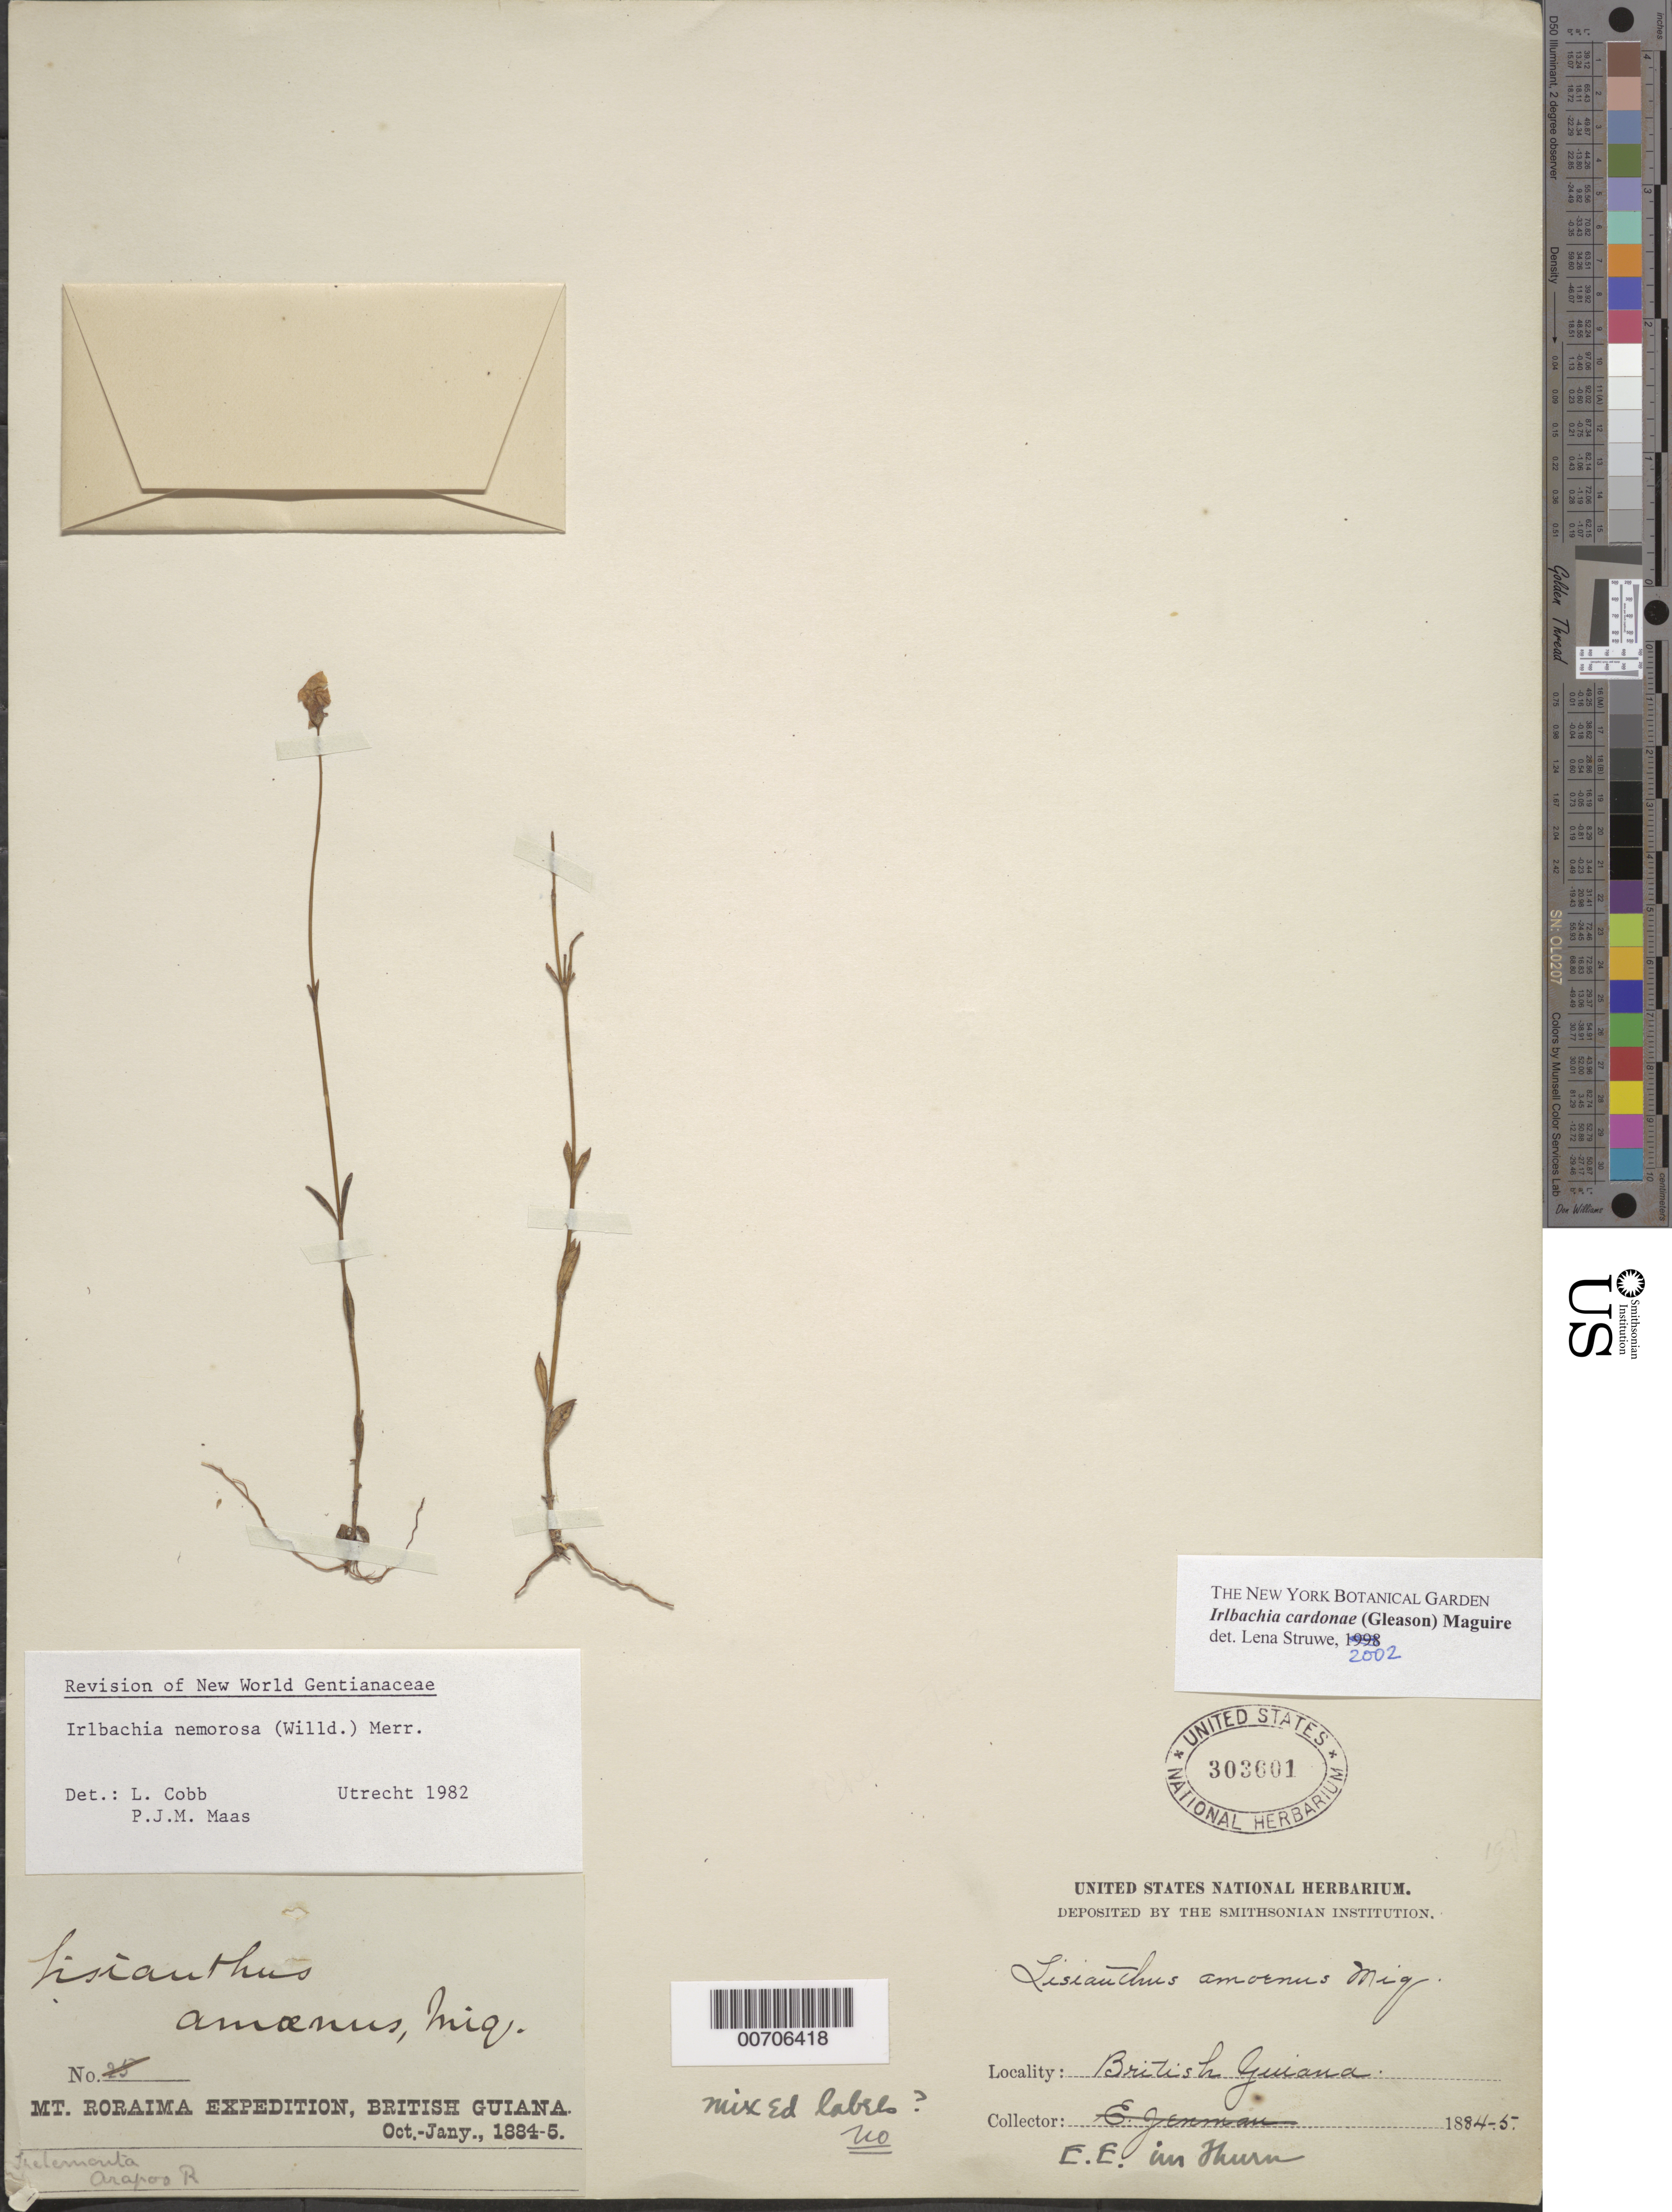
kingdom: Plantae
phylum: Tracheophyta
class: Magnoliopsida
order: Gentianales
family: Gentianaceae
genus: Irlbachia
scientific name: Irlbachia cardonae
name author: (Gleason) Maguire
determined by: Struwe, L.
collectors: E. F. im Thurn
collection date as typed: October 1884 to January 1885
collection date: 1884-10/1885-01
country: Guyana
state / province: Cuyuni-Mazaruni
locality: Mt. Roraima, Trelemanta, Oropoo R.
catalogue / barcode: US 303601